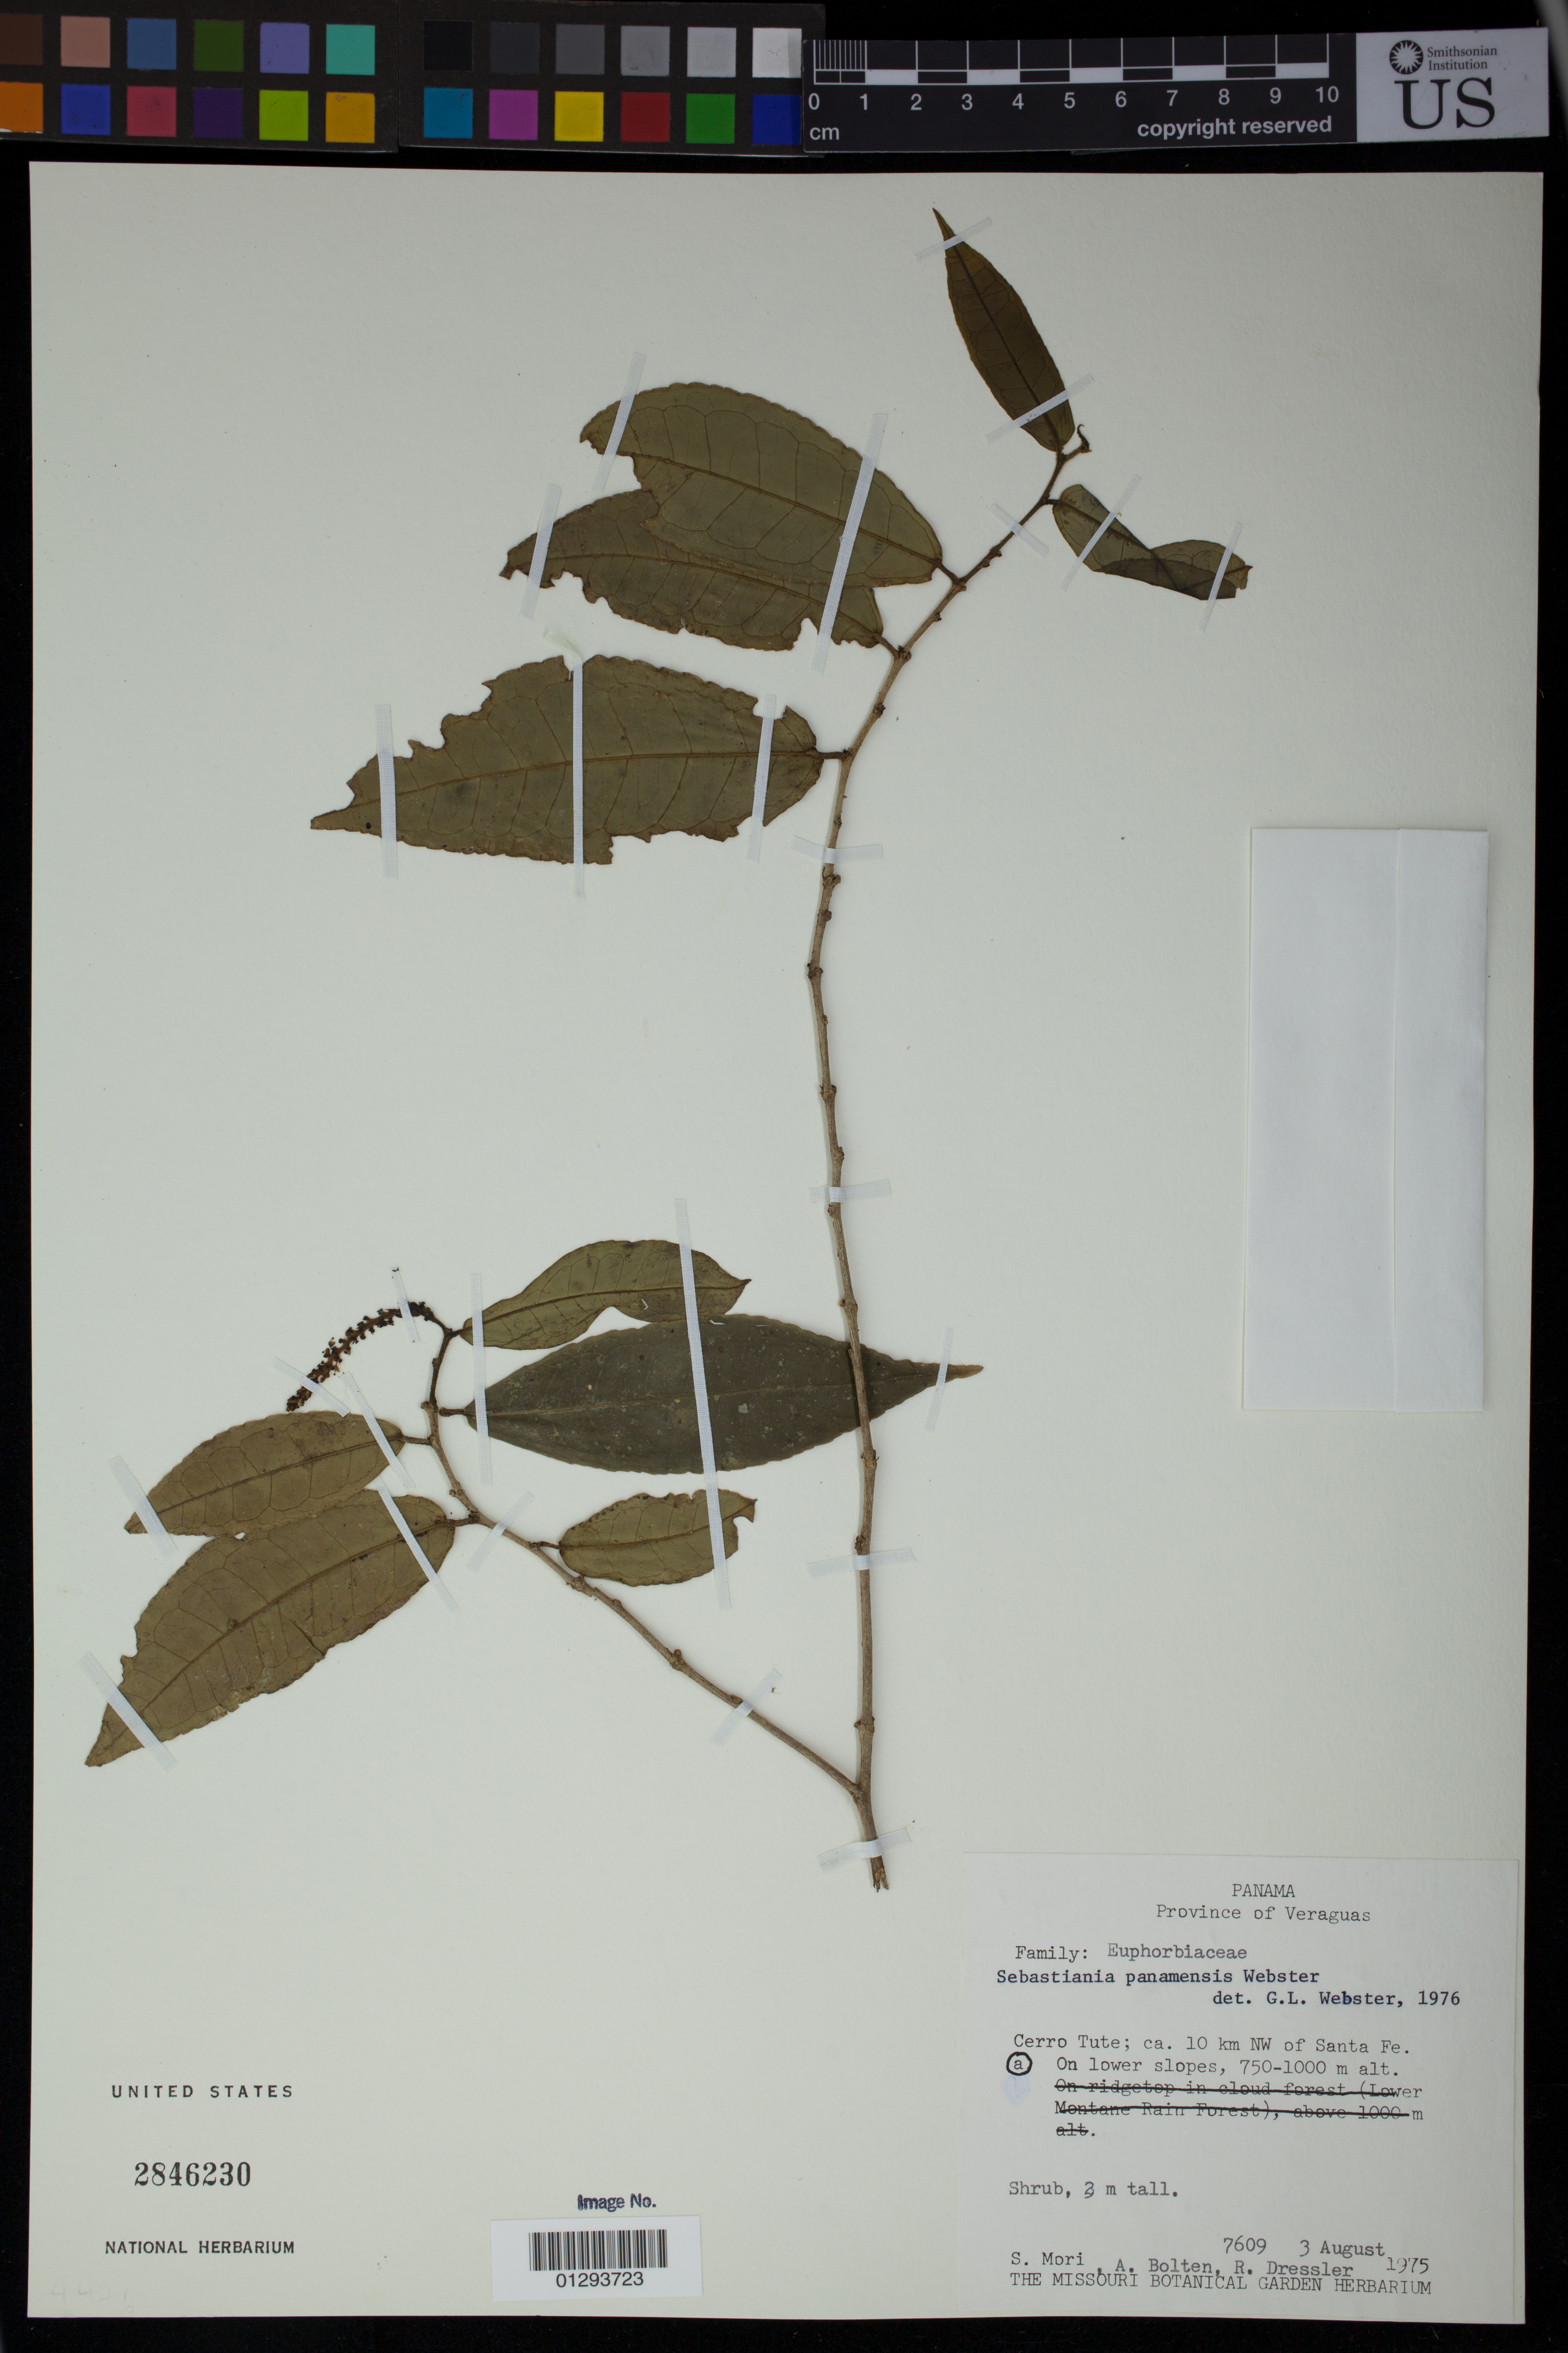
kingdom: Plantae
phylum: Tracheophyta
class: Magnoliopsida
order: Malpighiales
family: Euphorbiaceae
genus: Sebastiania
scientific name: Sebastiania panamensis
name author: G.L. Webster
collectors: S. Mori, A. Bolten & R. Dressler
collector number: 7609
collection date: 1975-08-03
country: Panama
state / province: Veraguas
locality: Cerro Tute; ca. 10 km NW of Santa Fe.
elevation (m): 750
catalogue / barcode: US 2846230